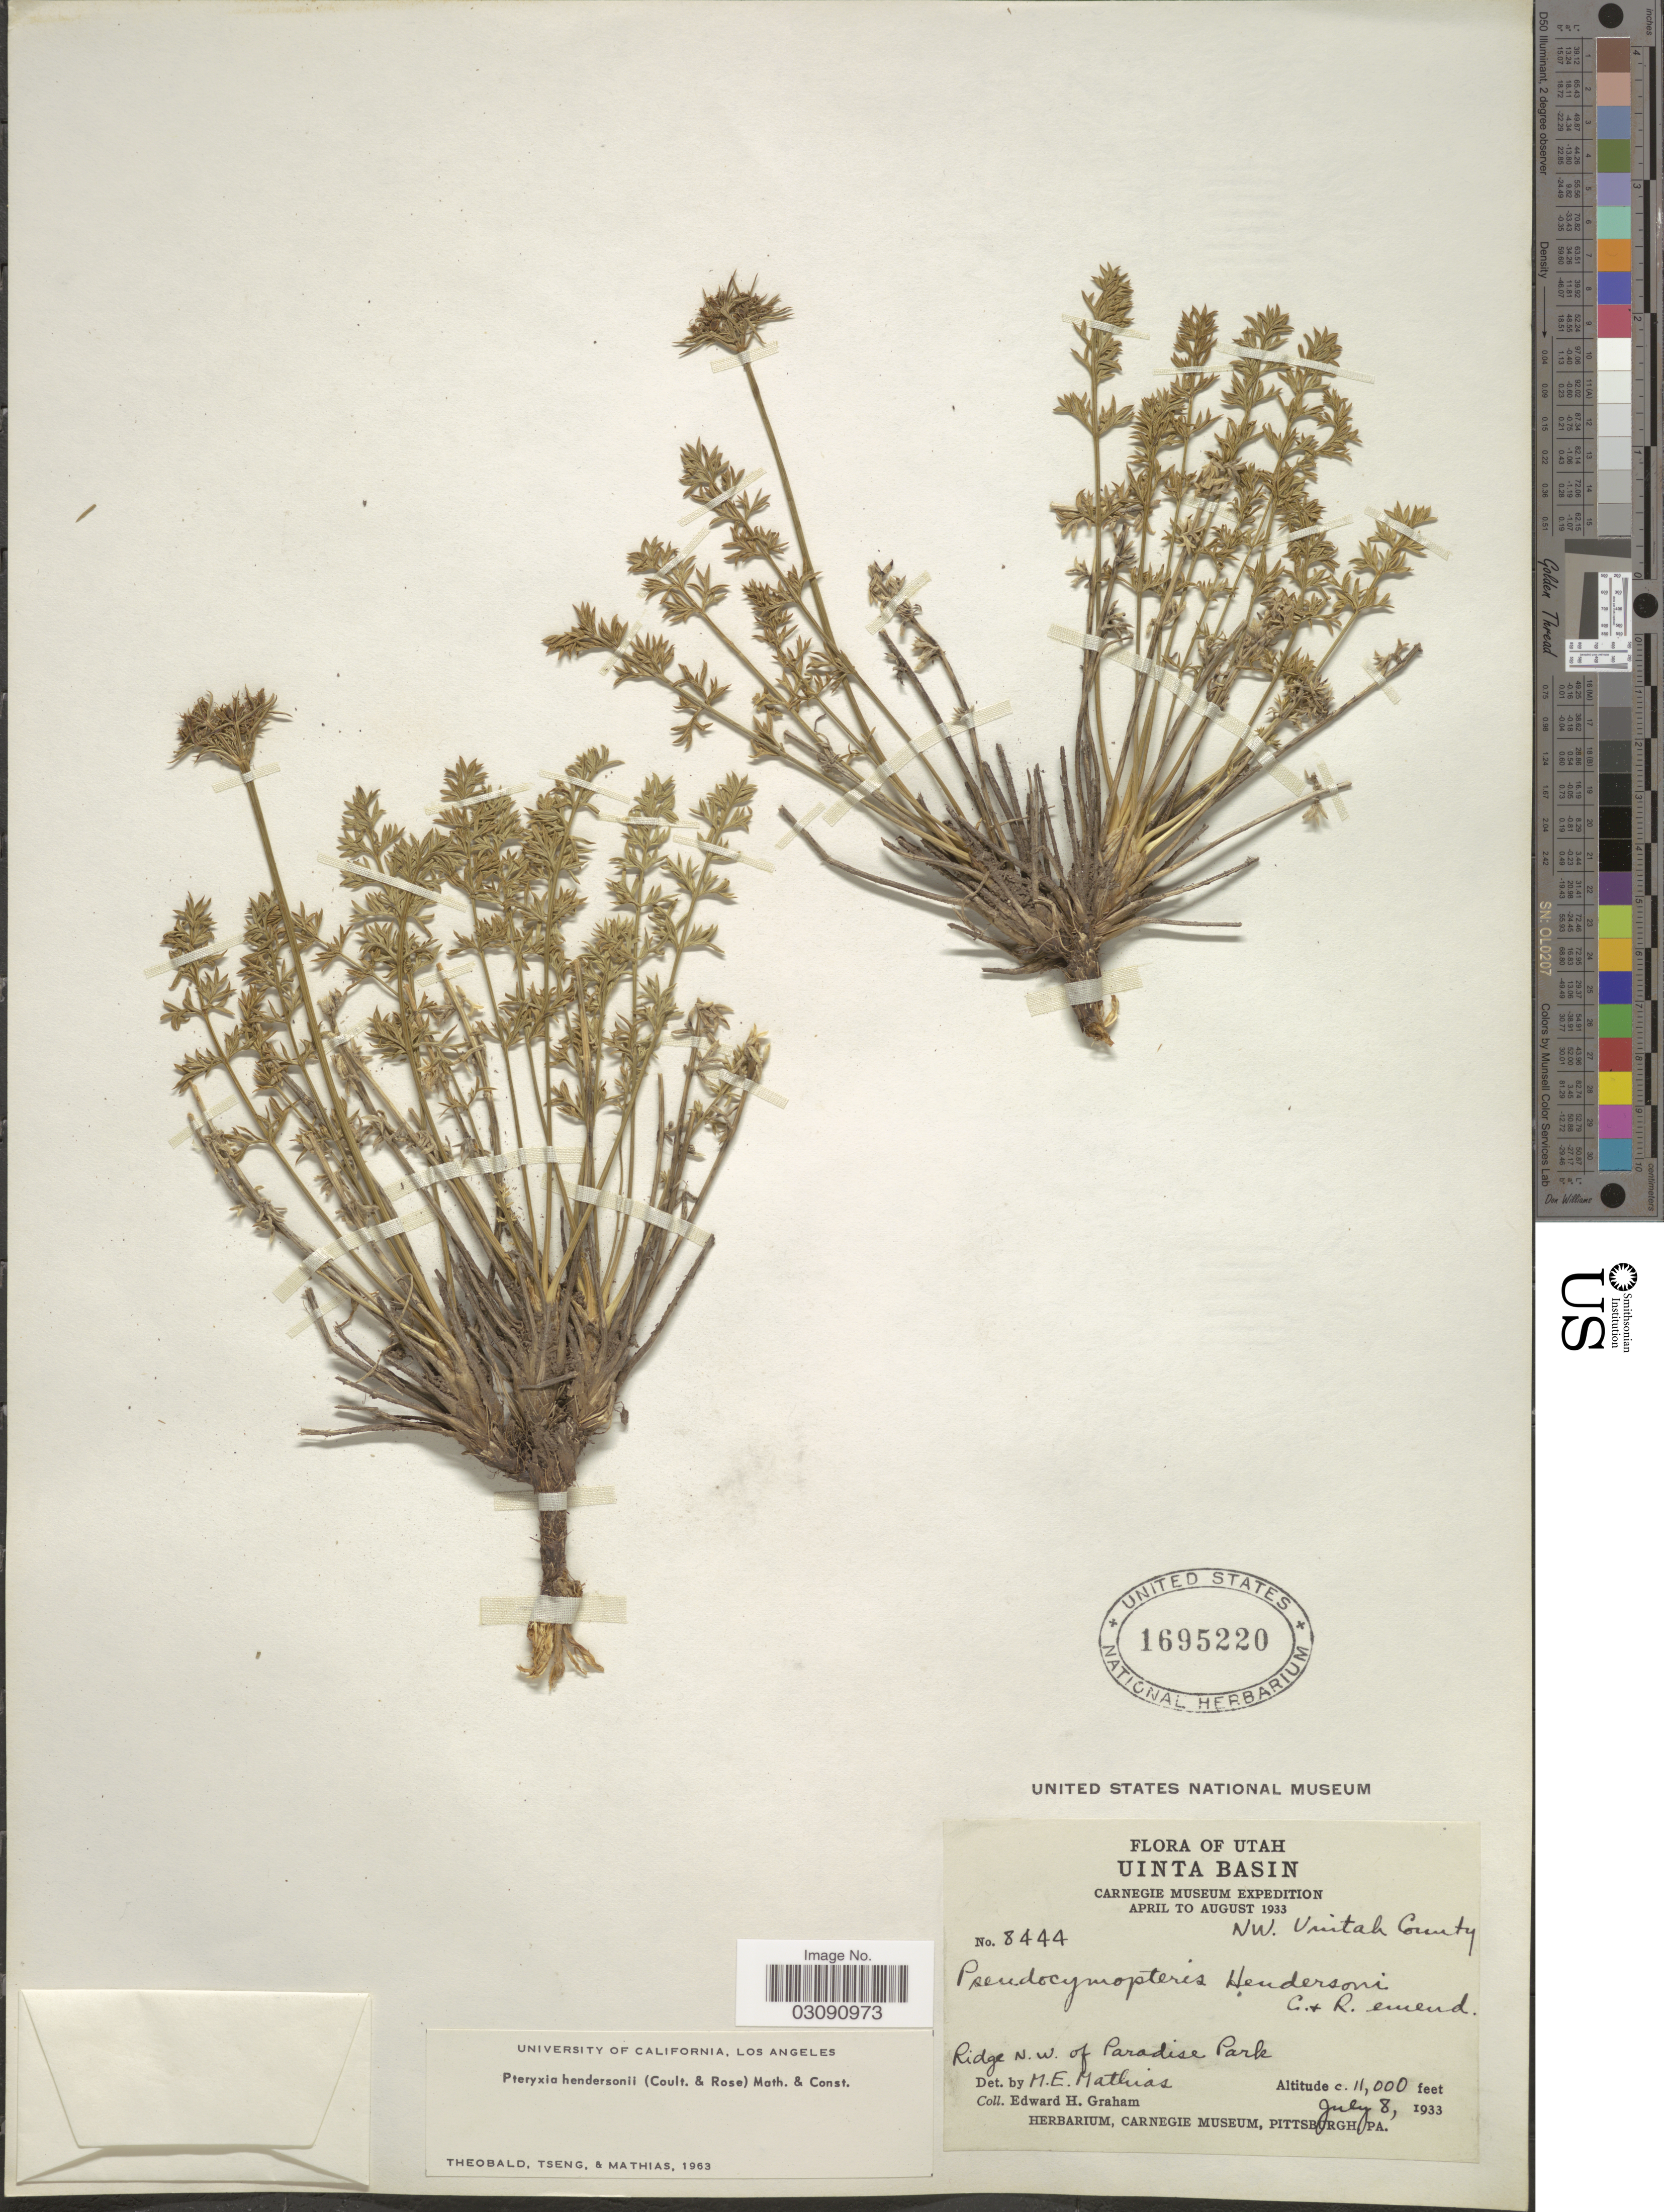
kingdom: Plantae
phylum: Tracheophyta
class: Magnoliopsida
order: Apiales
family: Apiaceae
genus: Pteryxia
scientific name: Pteryxia hendersonii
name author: (J.M. Coult. & Rose) Mathias & Constance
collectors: E. A. Graham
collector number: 8444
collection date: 1933-07-08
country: United States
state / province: Utah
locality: Uinta Basin, Ridge N.W. of Paradise Park.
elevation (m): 3353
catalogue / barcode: US 1695220